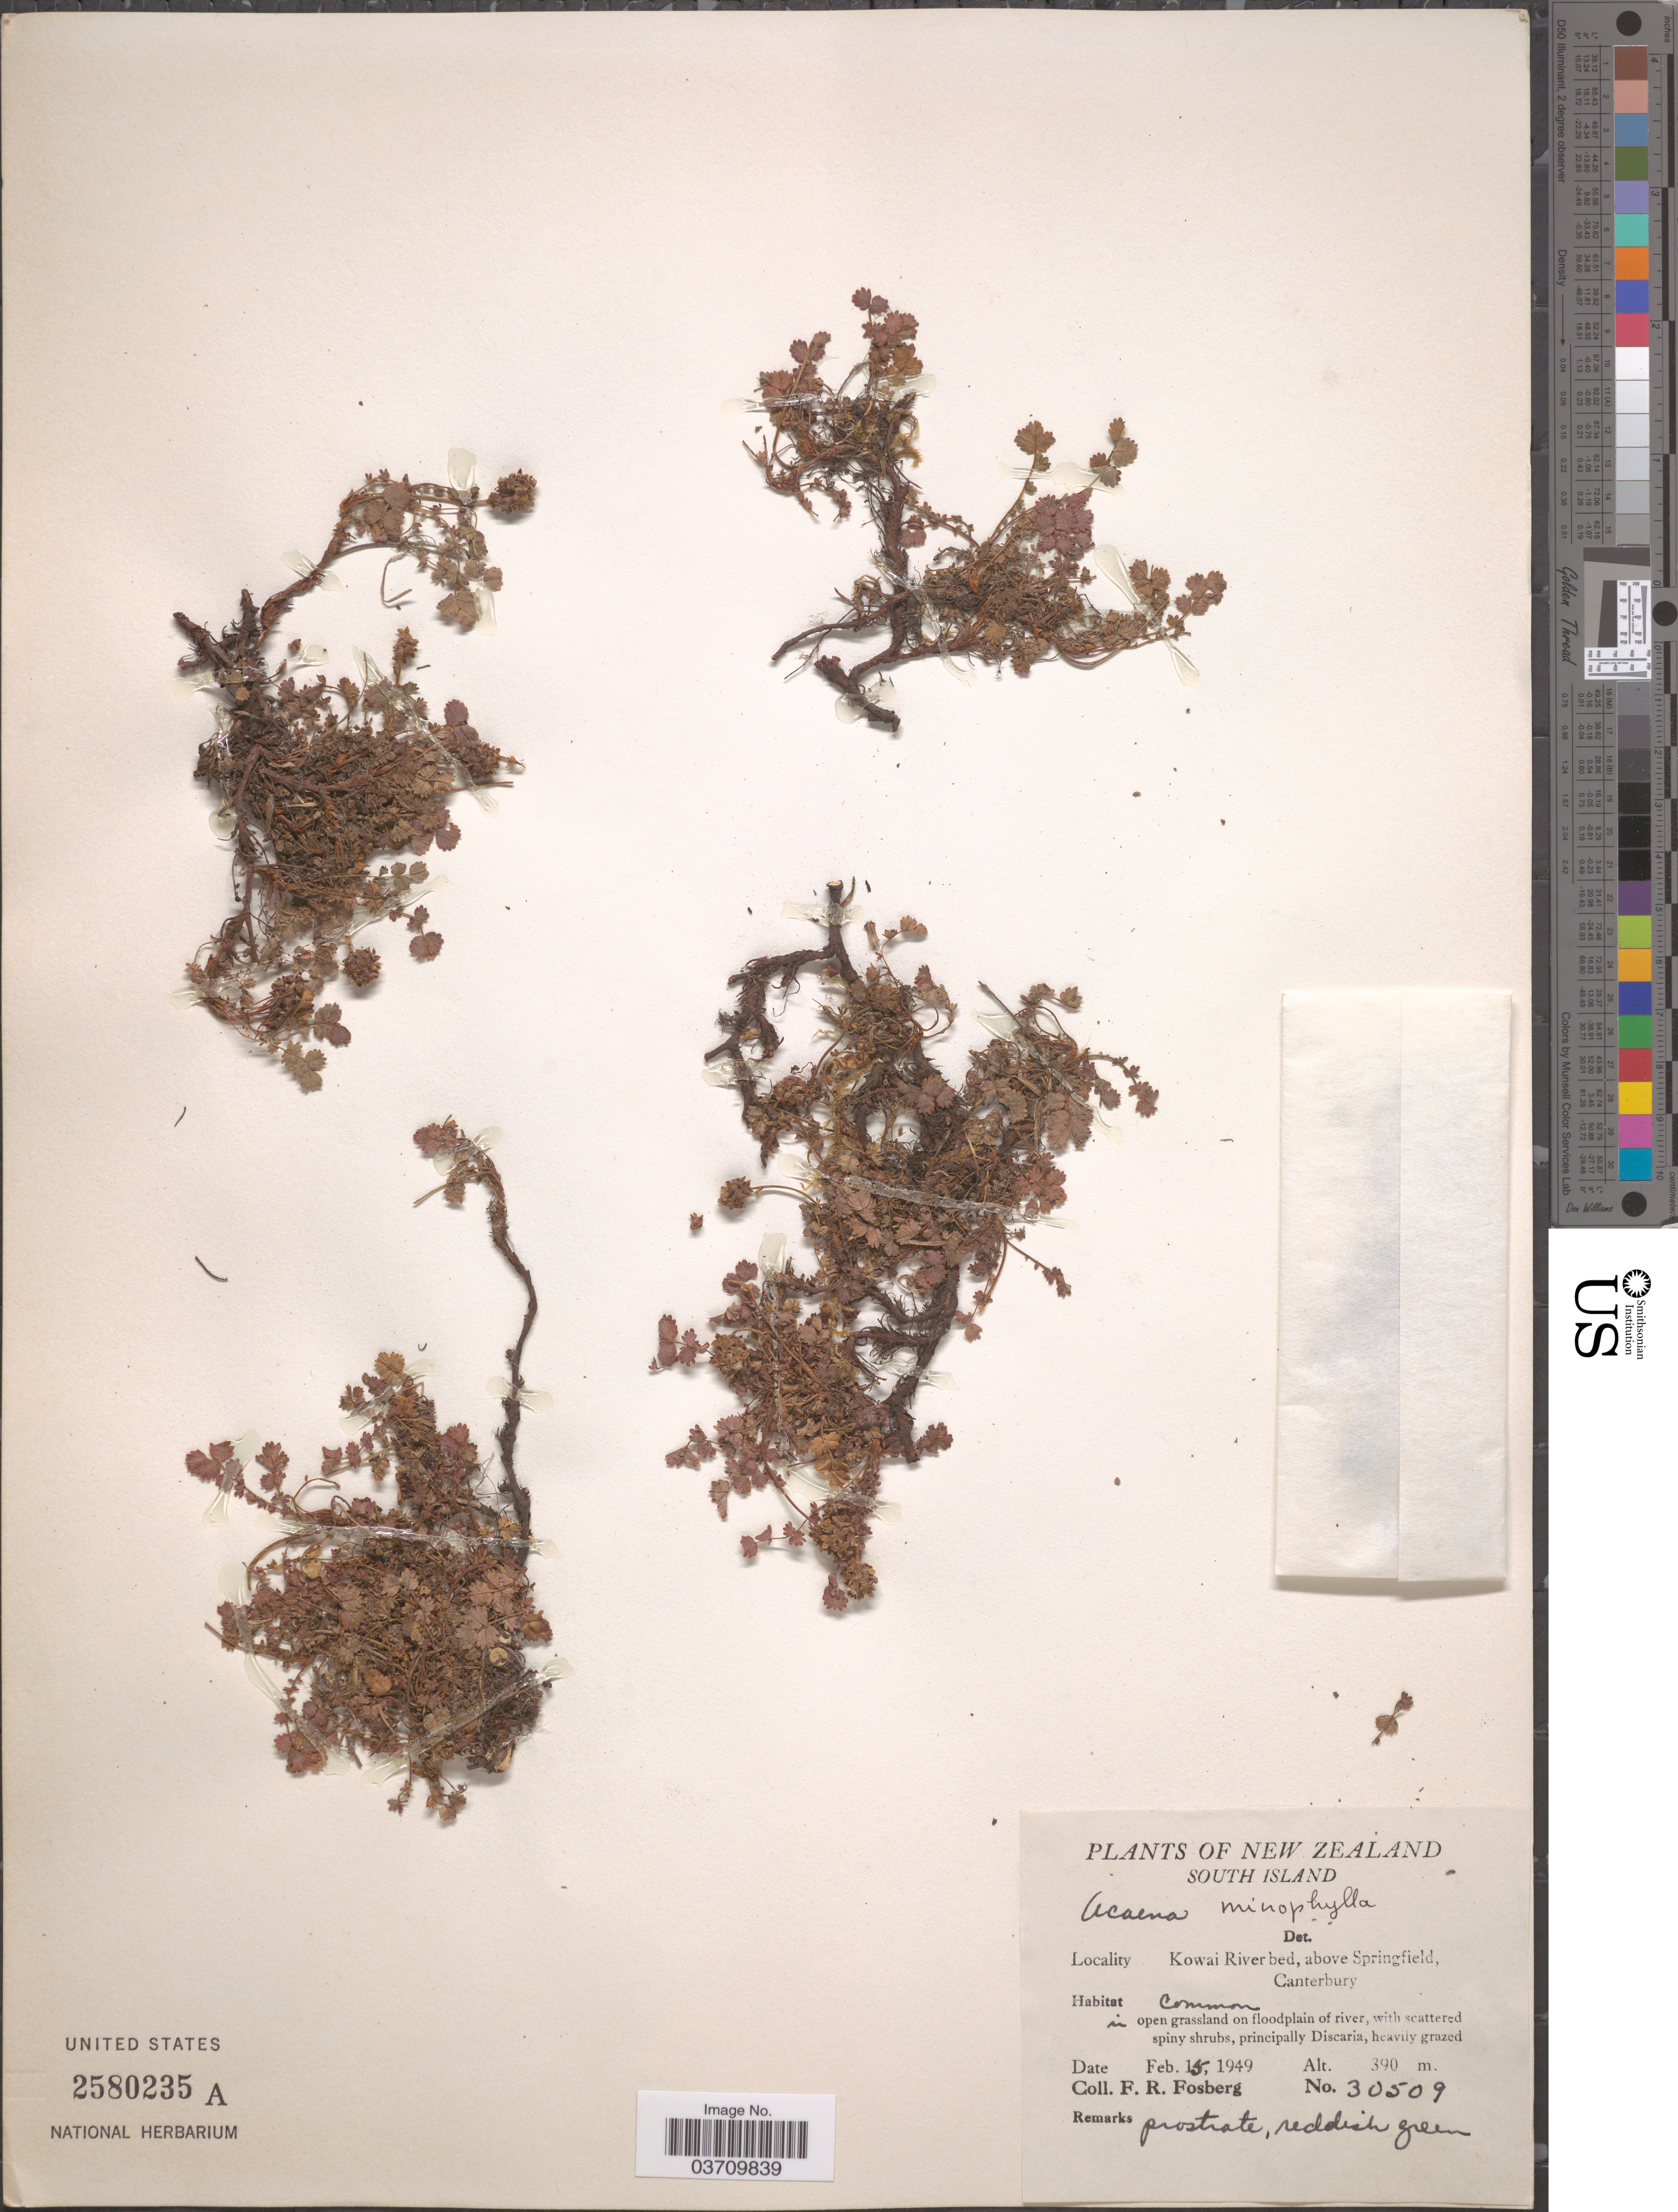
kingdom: Plantae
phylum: Tracheophyta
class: Magnoliopsida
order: Rosales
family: Rosaceae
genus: Acaena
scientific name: Acaena microphylla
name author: Hook. f.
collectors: F. R. Fosberg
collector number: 30509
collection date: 1949-02-15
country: New Zealand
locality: South Island. Kowai River bed, above Springfield.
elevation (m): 390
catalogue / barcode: US 2580235A